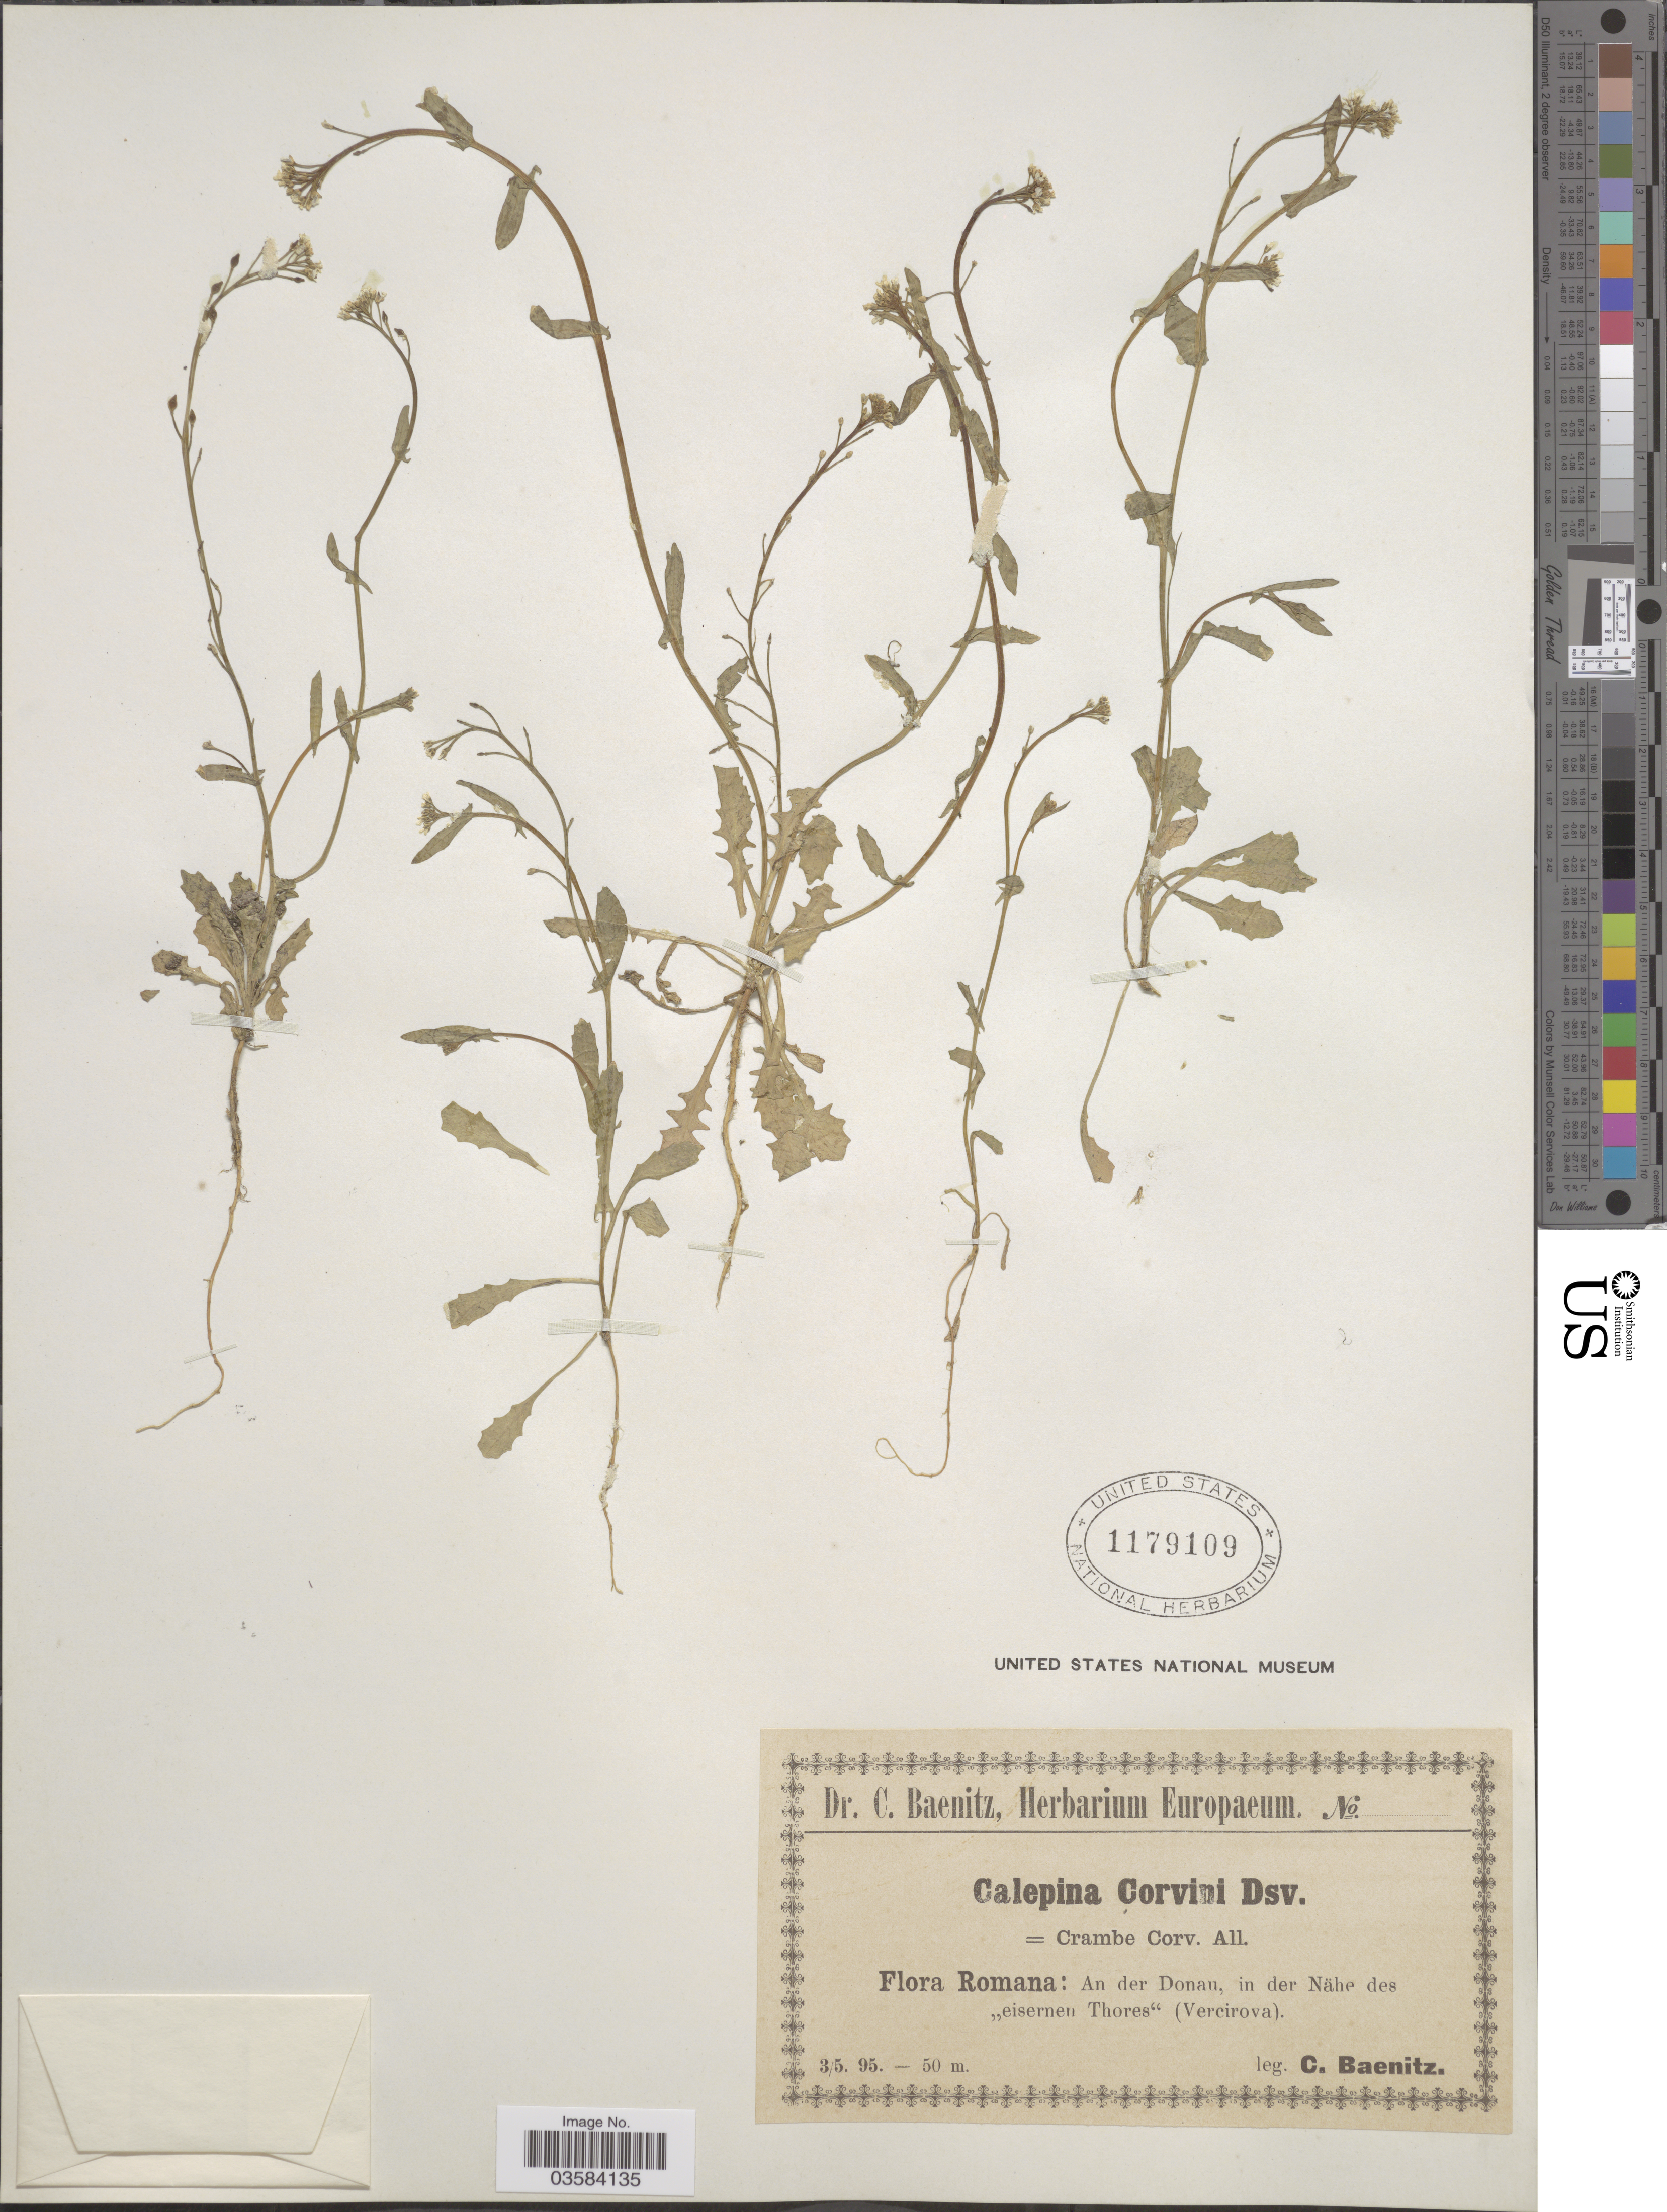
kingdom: Plantae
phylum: Tracheophyta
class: Magnoliopsida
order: Brassicales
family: Brassicaceae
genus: Calepina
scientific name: Calepina corvini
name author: (All.) Desv.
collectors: C. G. Baenitz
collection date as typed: Transcribed d/m/y: 3/5/95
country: Romania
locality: Romana: An der Donau, in der Nähe des "eisernen Thores" (Vercirova).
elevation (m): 50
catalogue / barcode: US 1179109